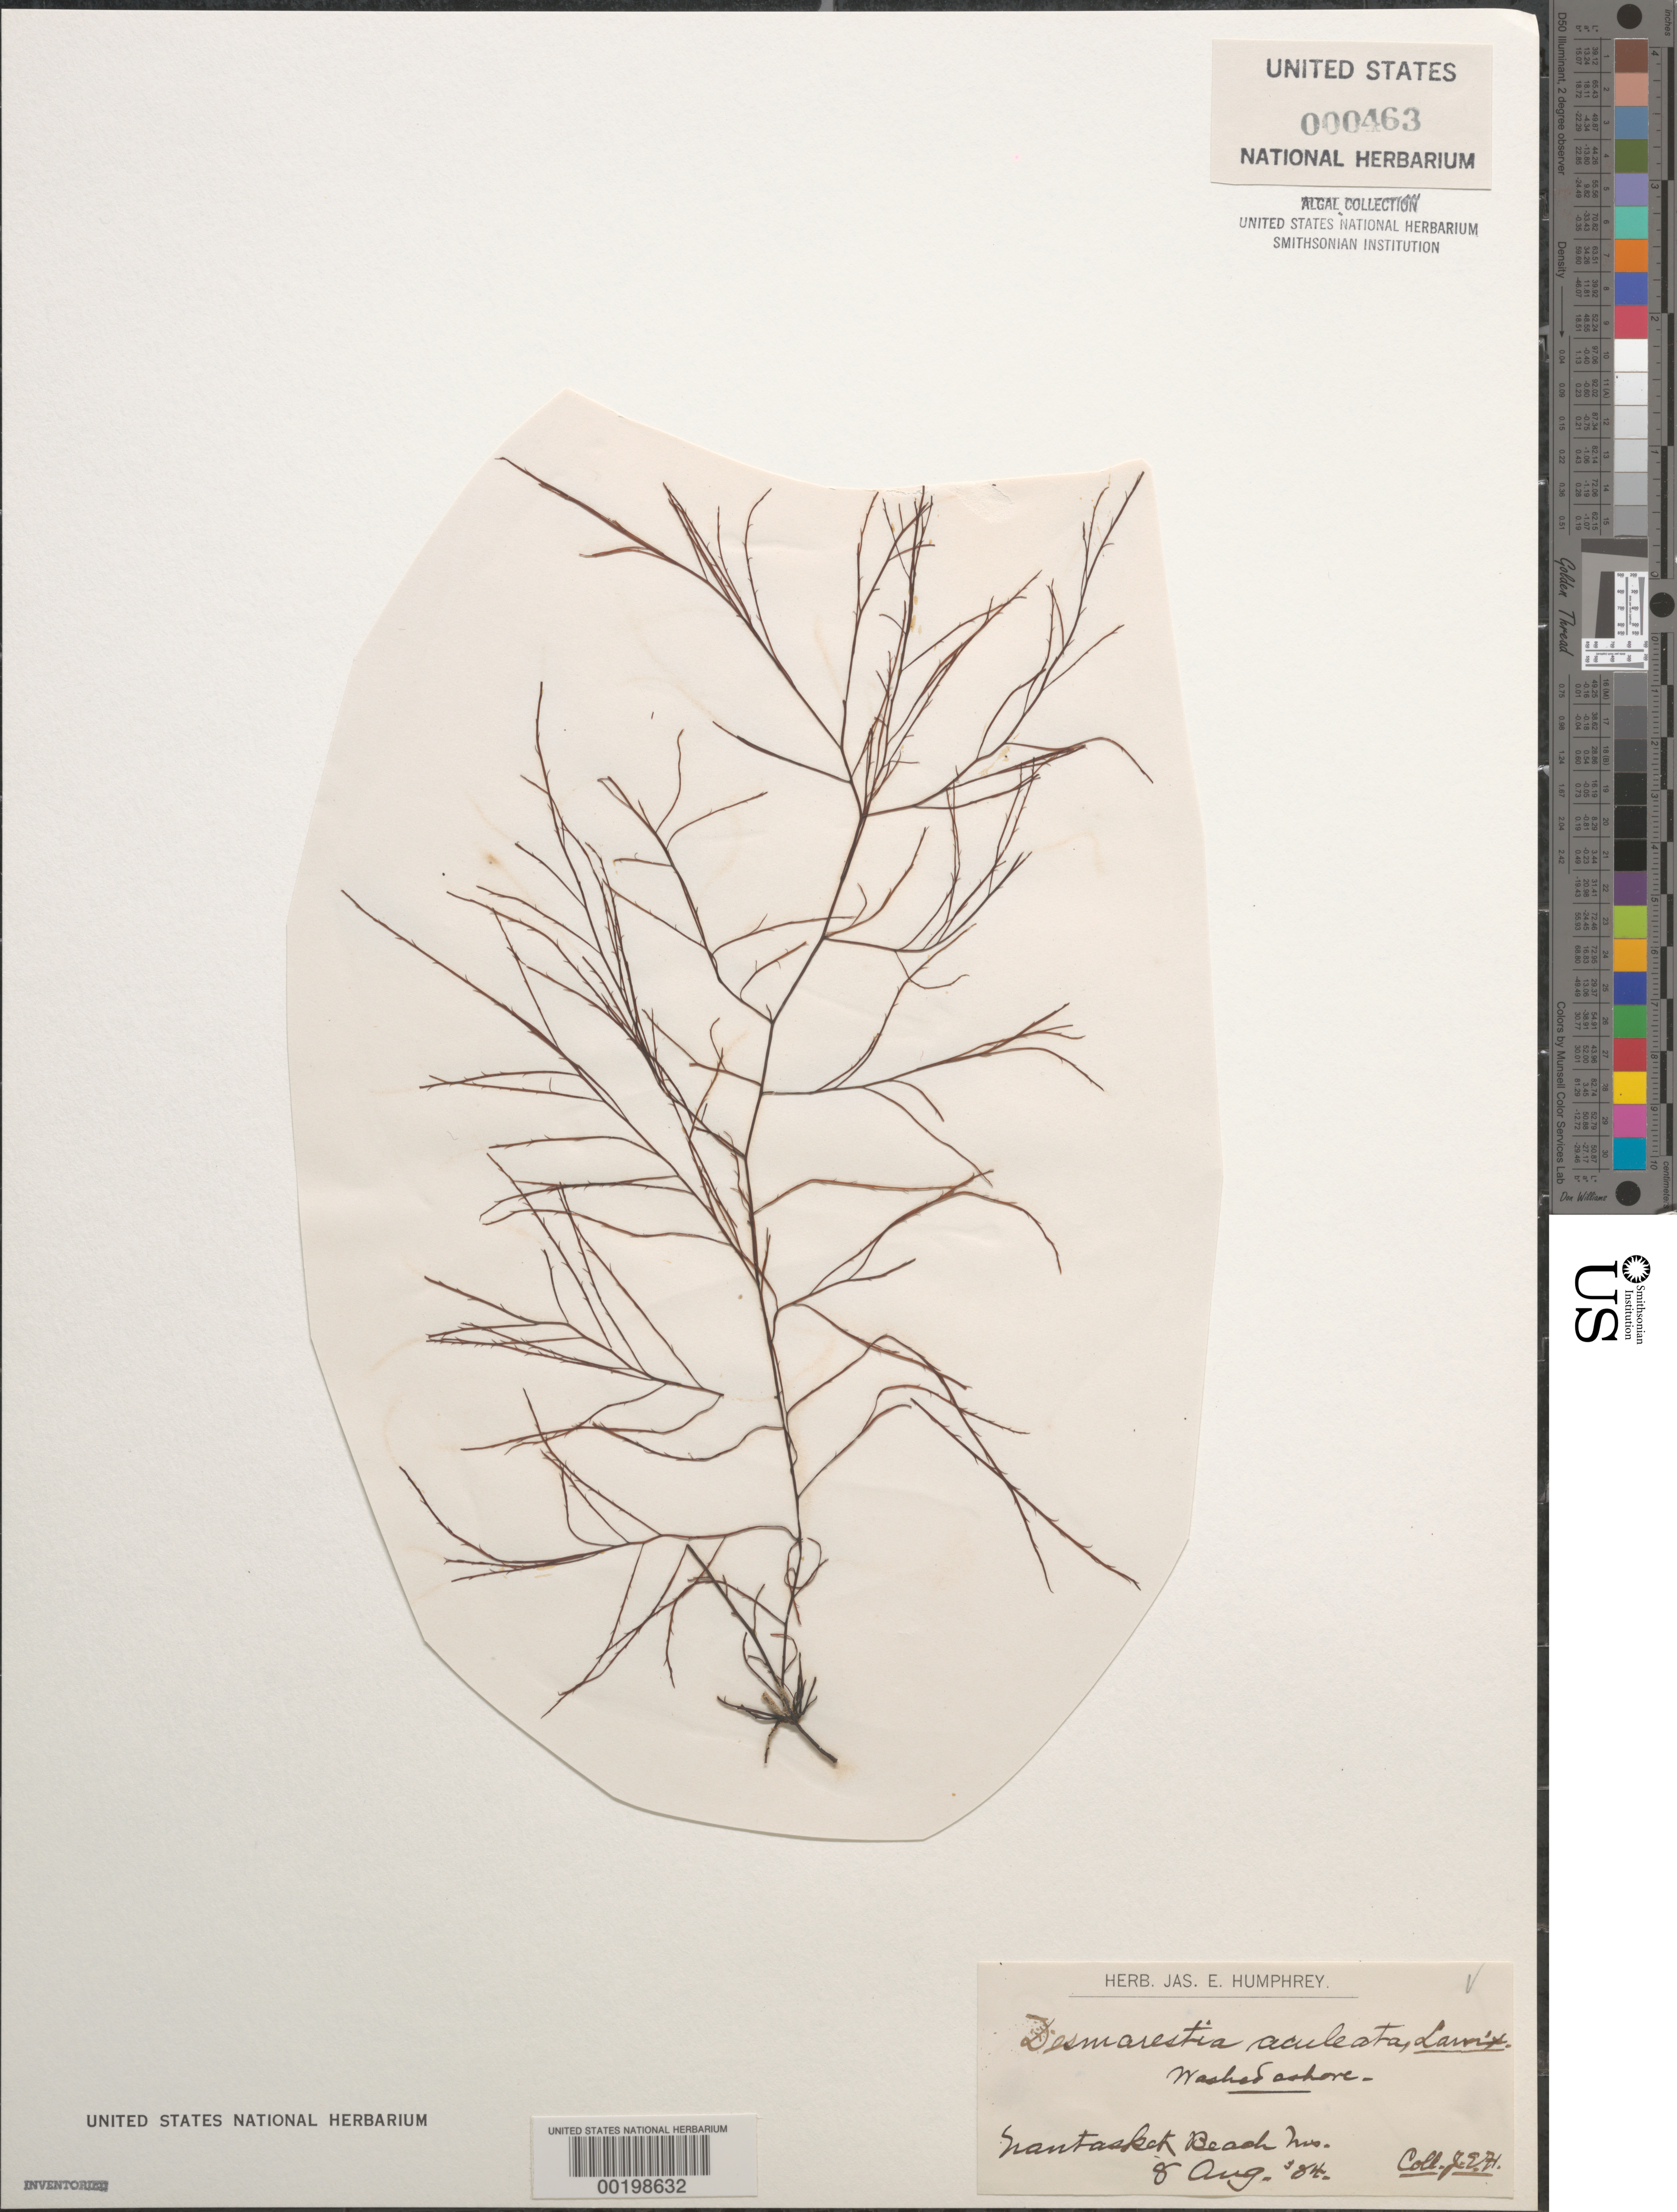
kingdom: Chromista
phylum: Ochrophyta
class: Phaeophyceae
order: Desmarestiales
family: Desmarestiaceae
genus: Desmarestia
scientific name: Desmarestia aculeata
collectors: J. Humphrey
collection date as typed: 08 Aug 1884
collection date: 1884-08-08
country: United States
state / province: Massachusetts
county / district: Plymouth County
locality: Nantasket Beach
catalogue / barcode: US 463